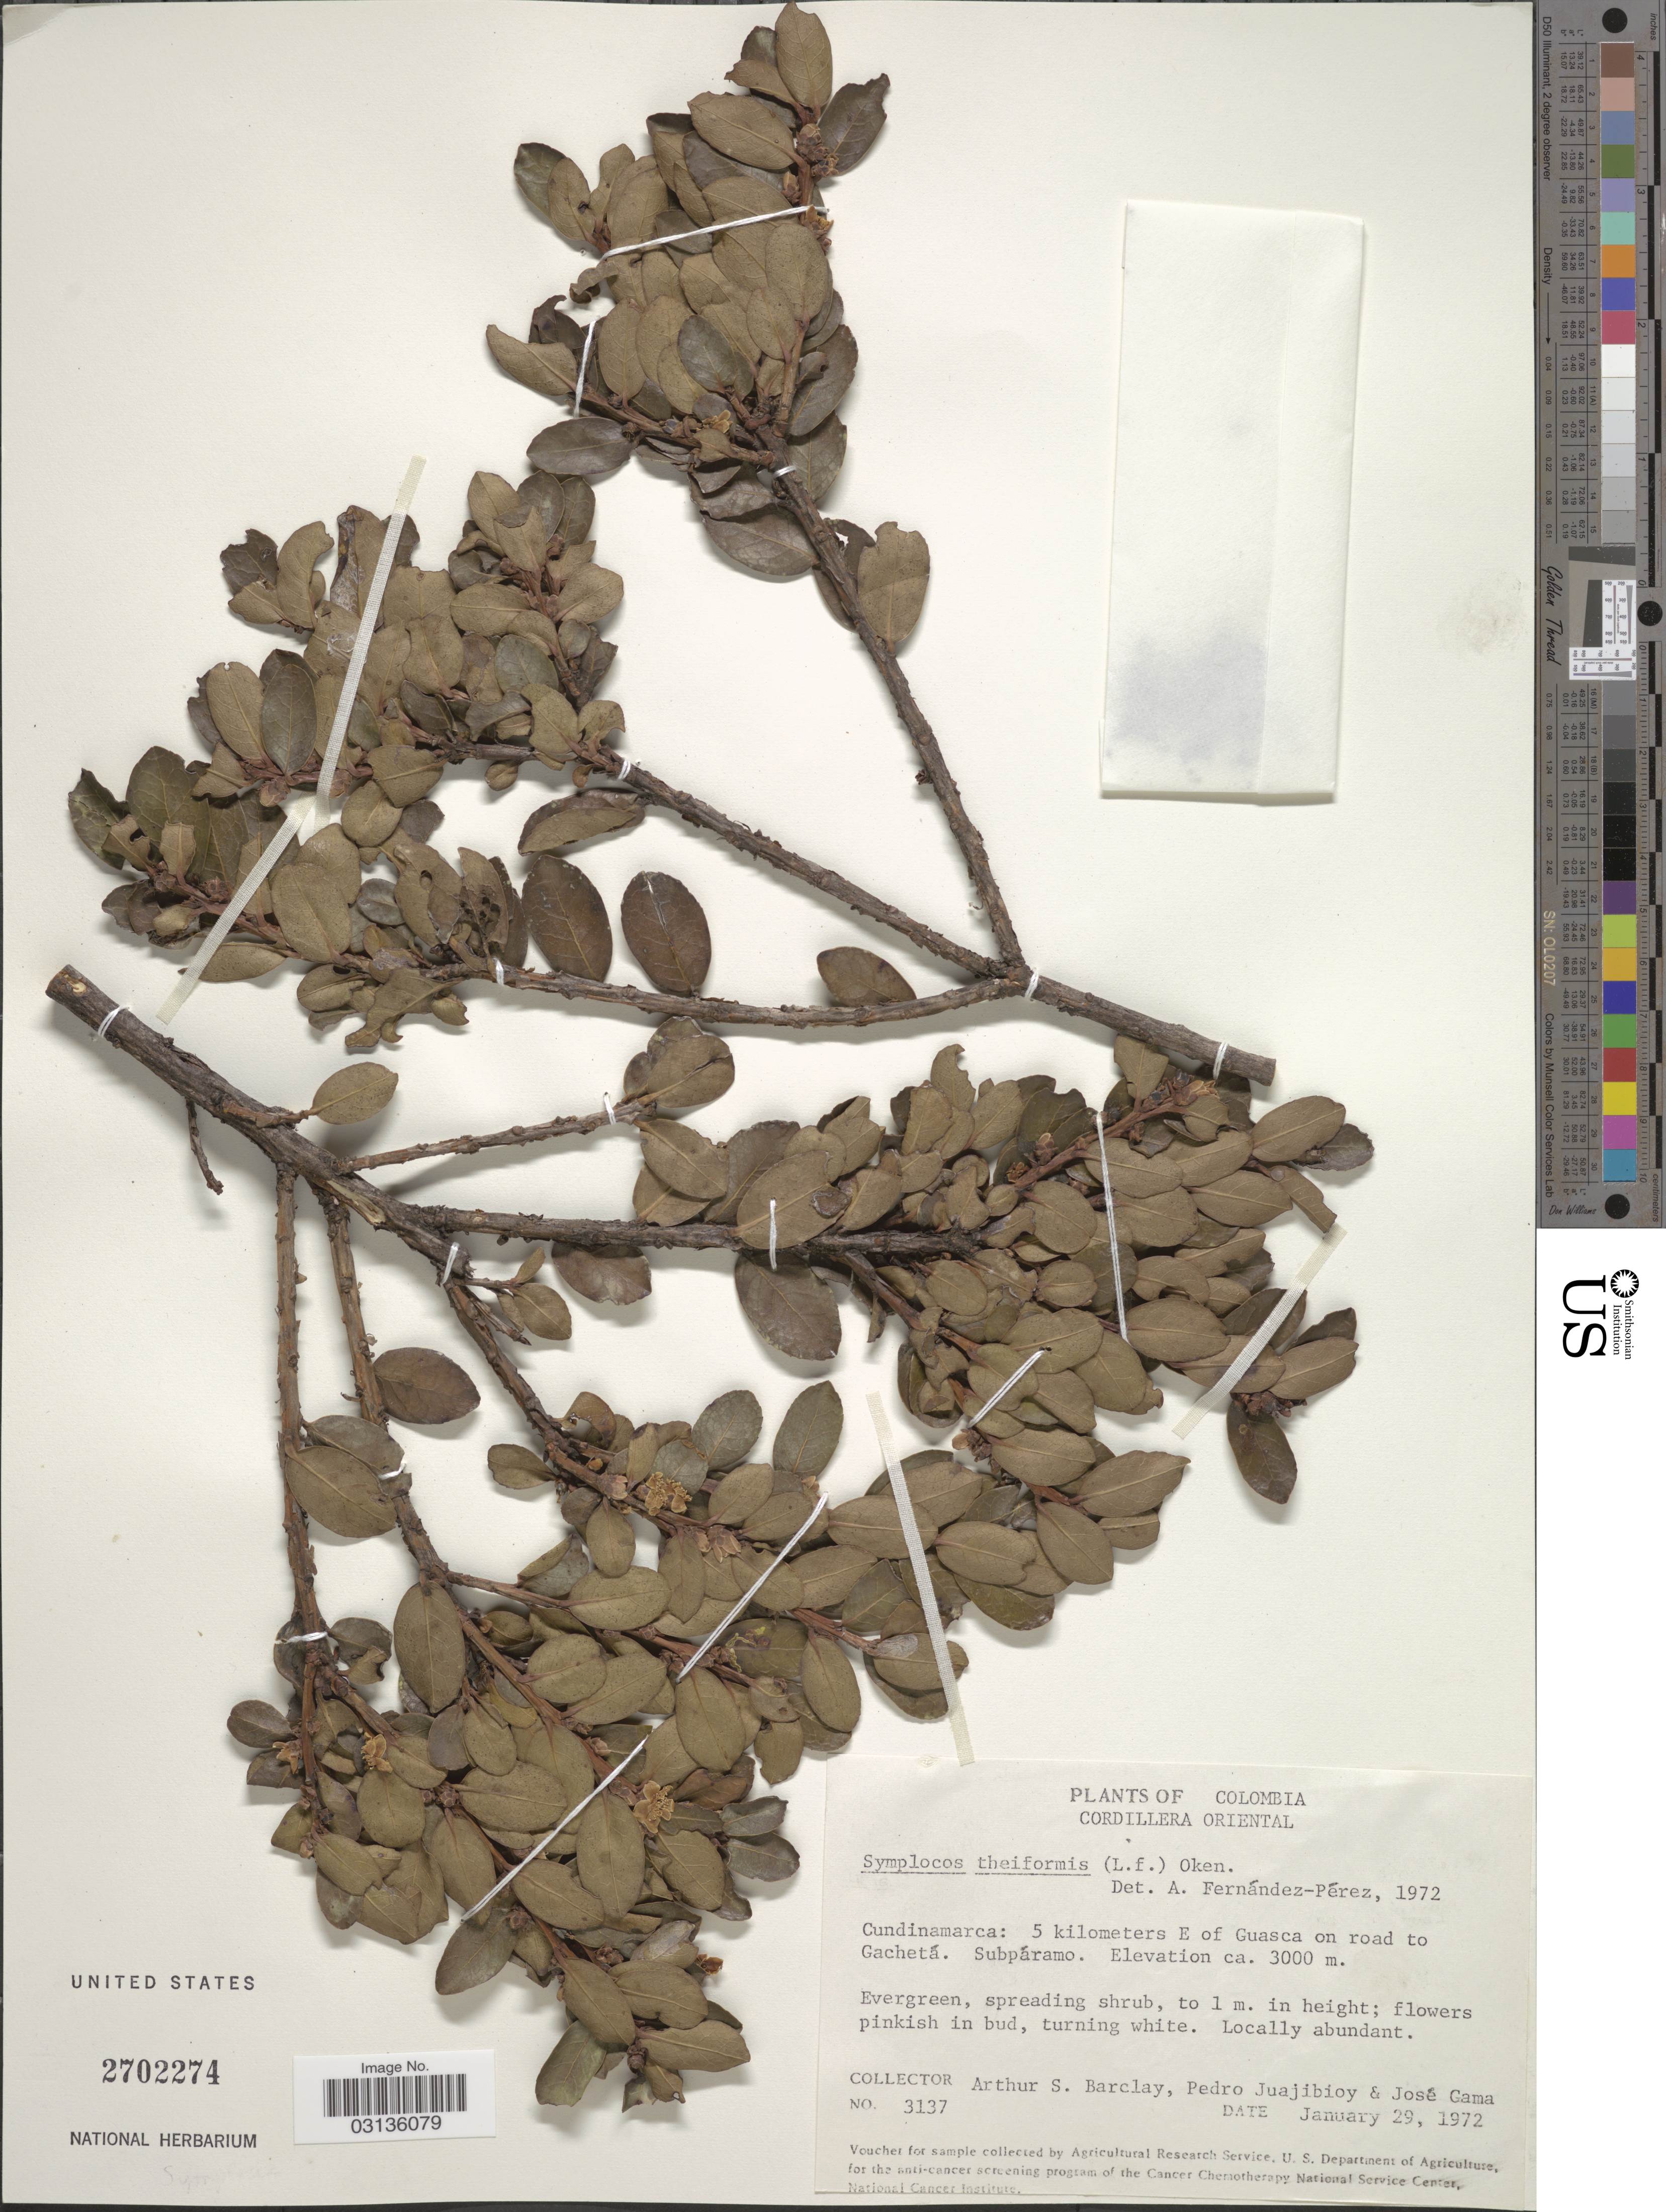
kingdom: Plantae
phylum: Tracheophyta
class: Magnoliopsida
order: Ericales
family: Symplocaceae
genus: Symplocos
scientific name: Symplocos theiformis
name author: (L. f.) Oken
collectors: A. S. Barclay, P. Juajibioy & J. Gama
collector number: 3137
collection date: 1972-01-29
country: Colombia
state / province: Cundinamarca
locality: Cordillera Oriental. Cundinamarca: 5 kilometers E of Guasca on road to Gachetá. Subpáramo.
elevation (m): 3000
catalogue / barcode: US 2702274